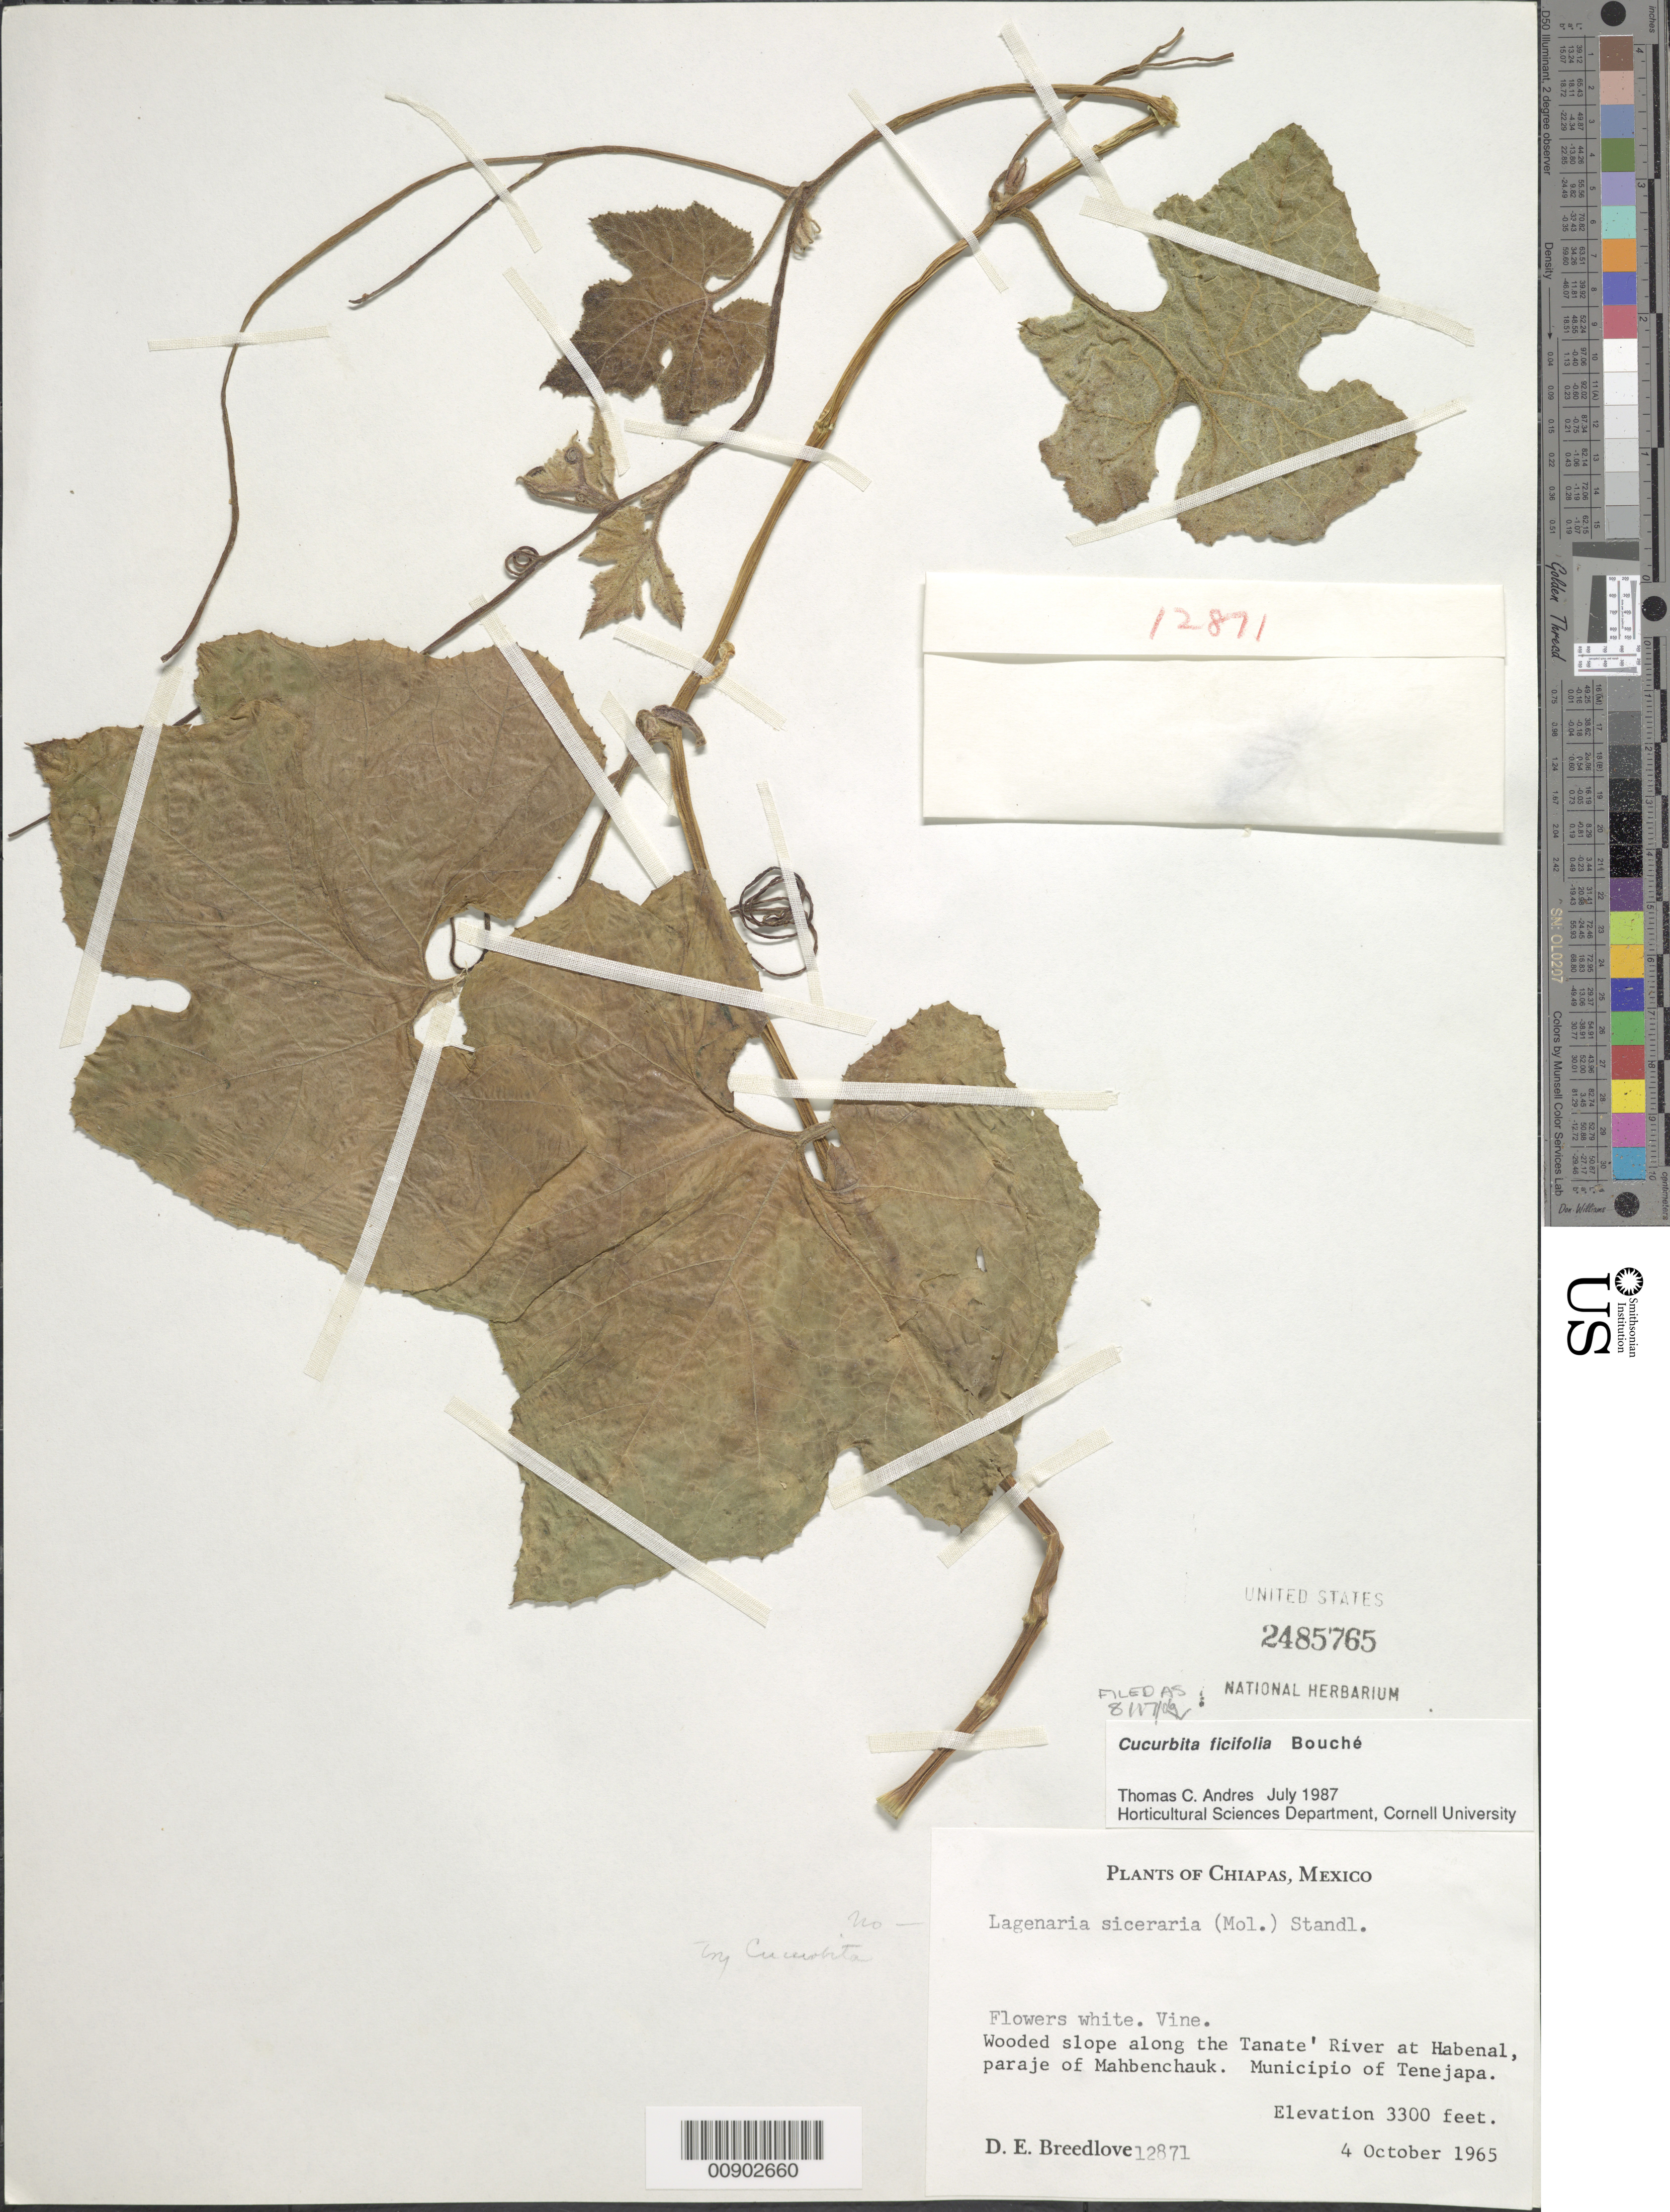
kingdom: Plantae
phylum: Tracheophyta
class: Magnoliopsida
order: Cucurbitales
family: Cucurbitaceae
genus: Cucurbita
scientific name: Cucurbita ficifolia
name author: C.D. Bouché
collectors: D. E. Breedlove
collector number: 12871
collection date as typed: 04 Oct 1965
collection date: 1965-10-04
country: Mexico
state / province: Chiapas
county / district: Tenejapa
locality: Along the Tanate' River at Habenal paraje of Mahbenchauk. Municipio of Tenejapa, Chiapas.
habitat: Wooded slope along river.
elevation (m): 1006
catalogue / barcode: US 2485765